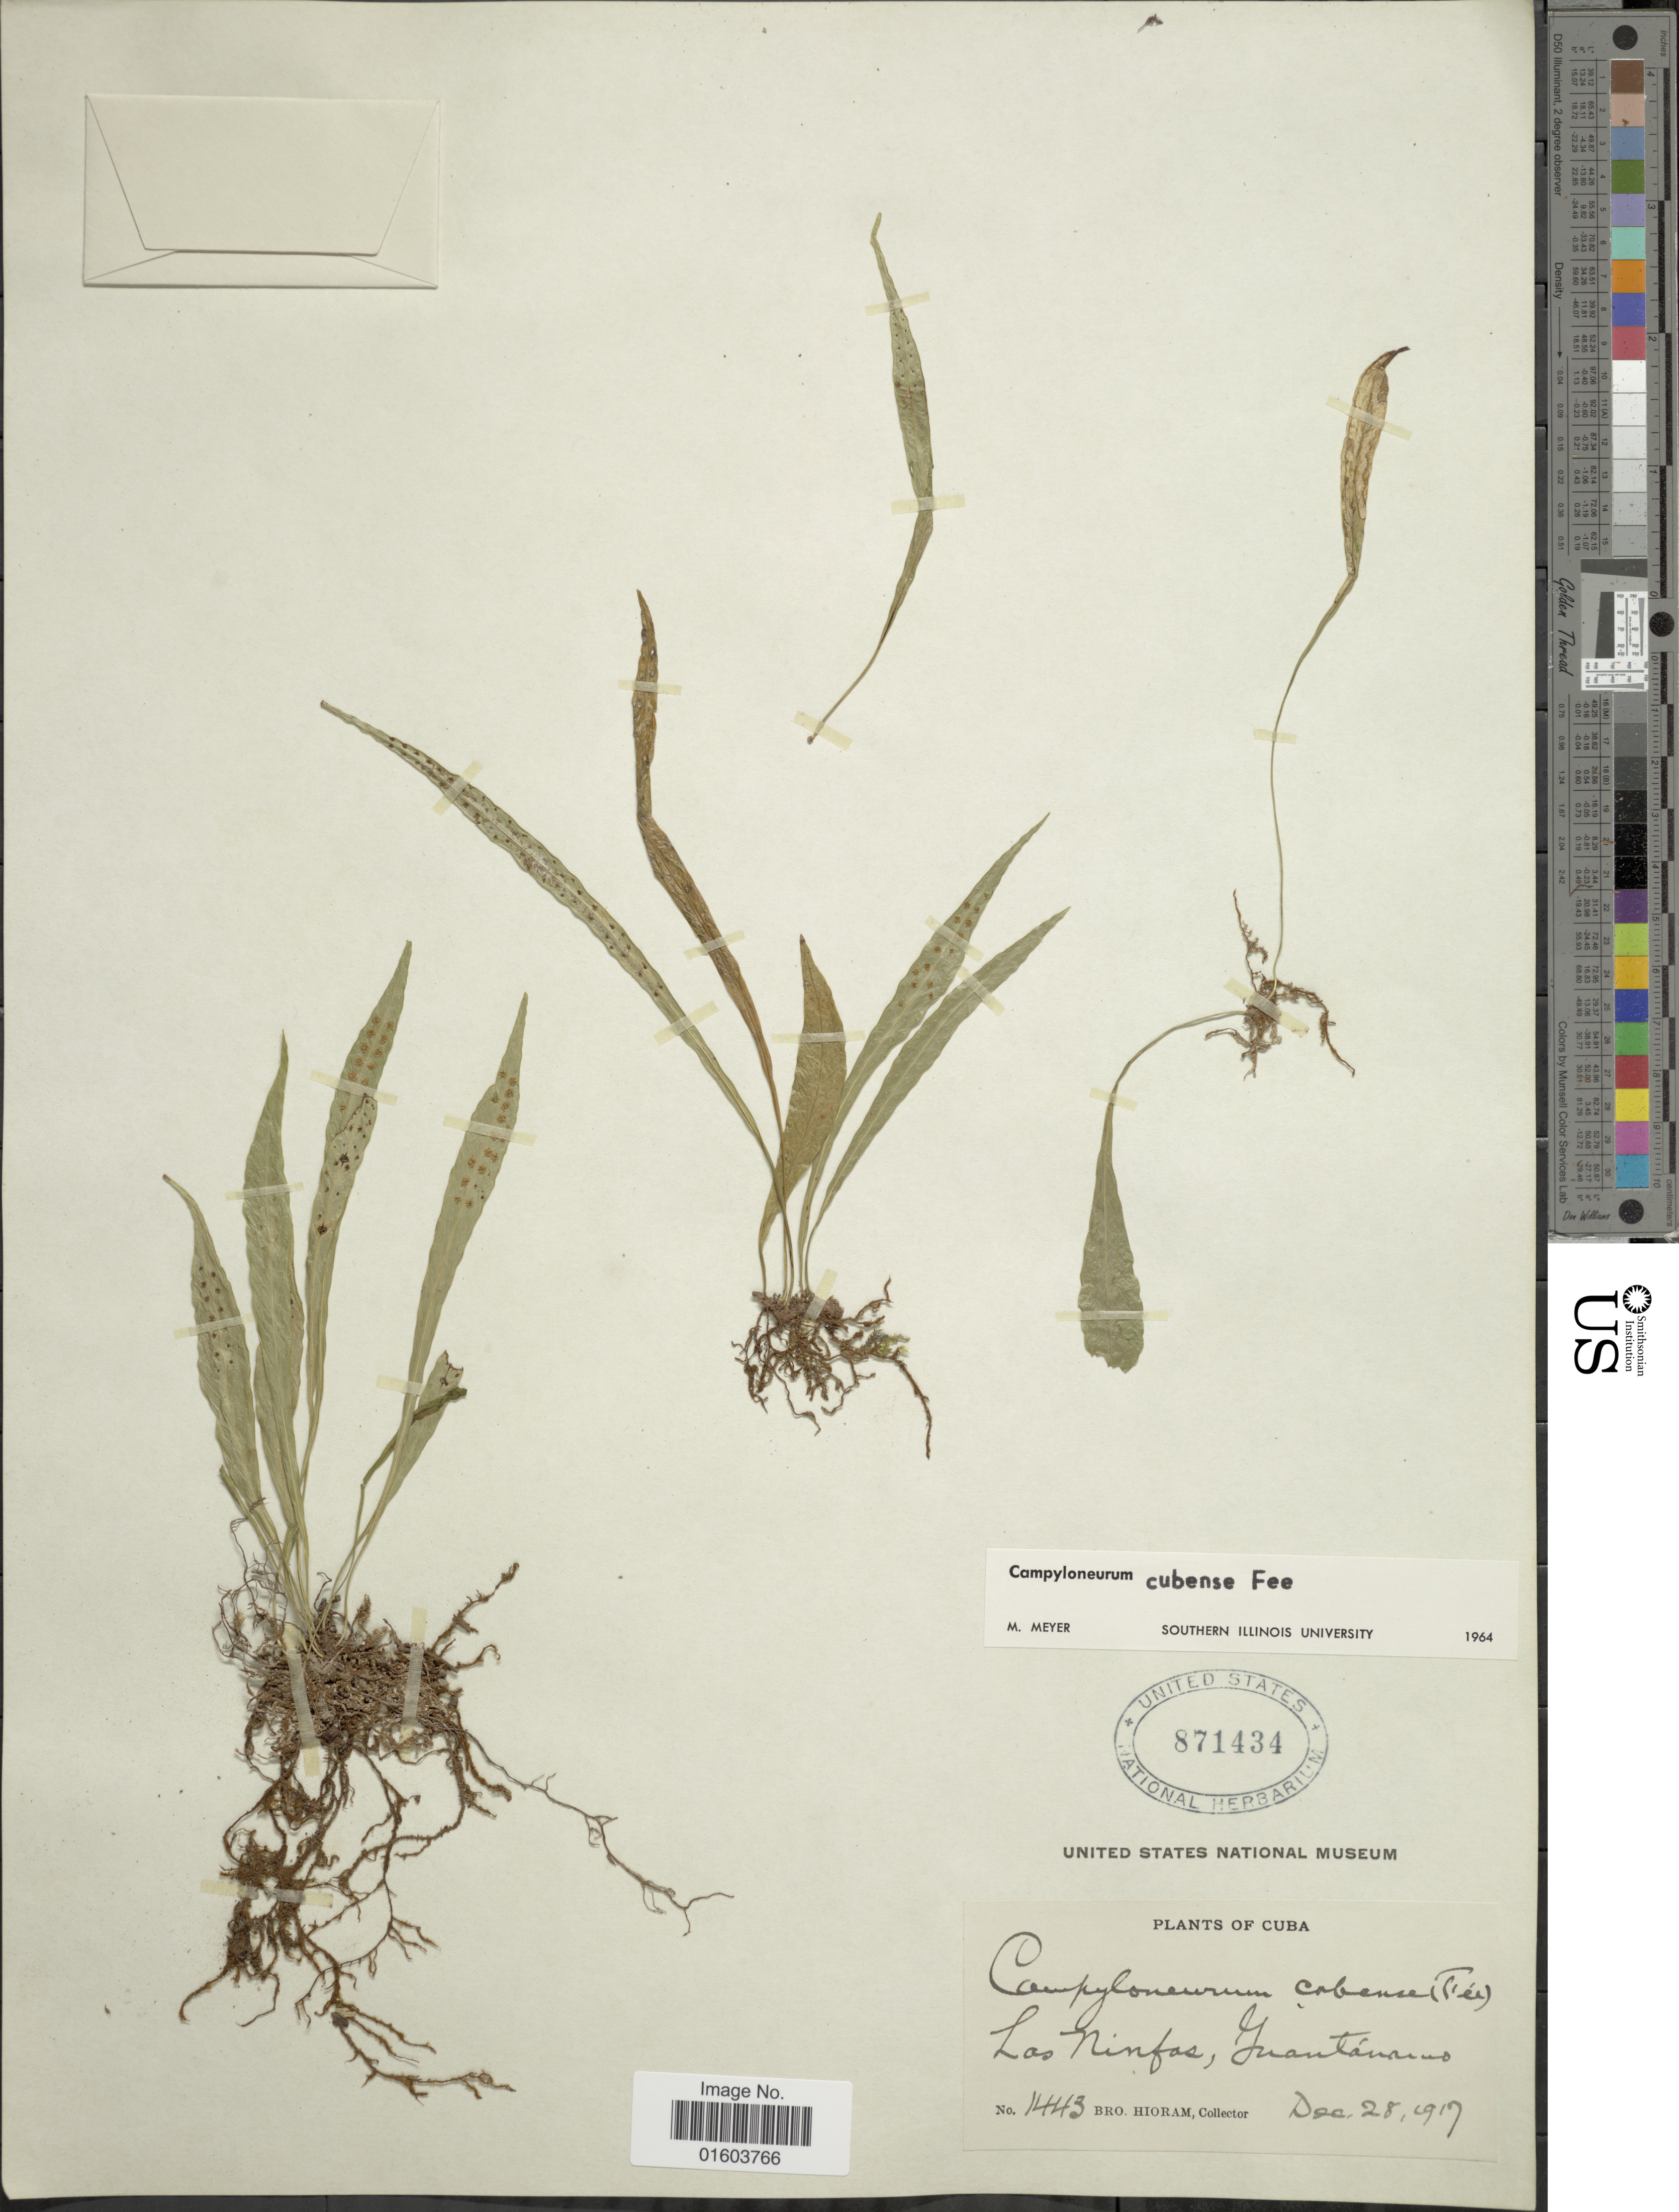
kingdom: Plantae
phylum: Tracheophyta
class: Polypodiopsida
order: Polypodiales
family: Polypodiaceae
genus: Campyloneurum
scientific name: Campyloneurum vexatum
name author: Ching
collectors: Bro. Hioram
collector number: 1443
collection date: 1917-12-28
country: Cuba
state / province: Guantánamo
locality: Cuba, Las Ninfas, Guantanamo.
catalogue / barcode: US 871434